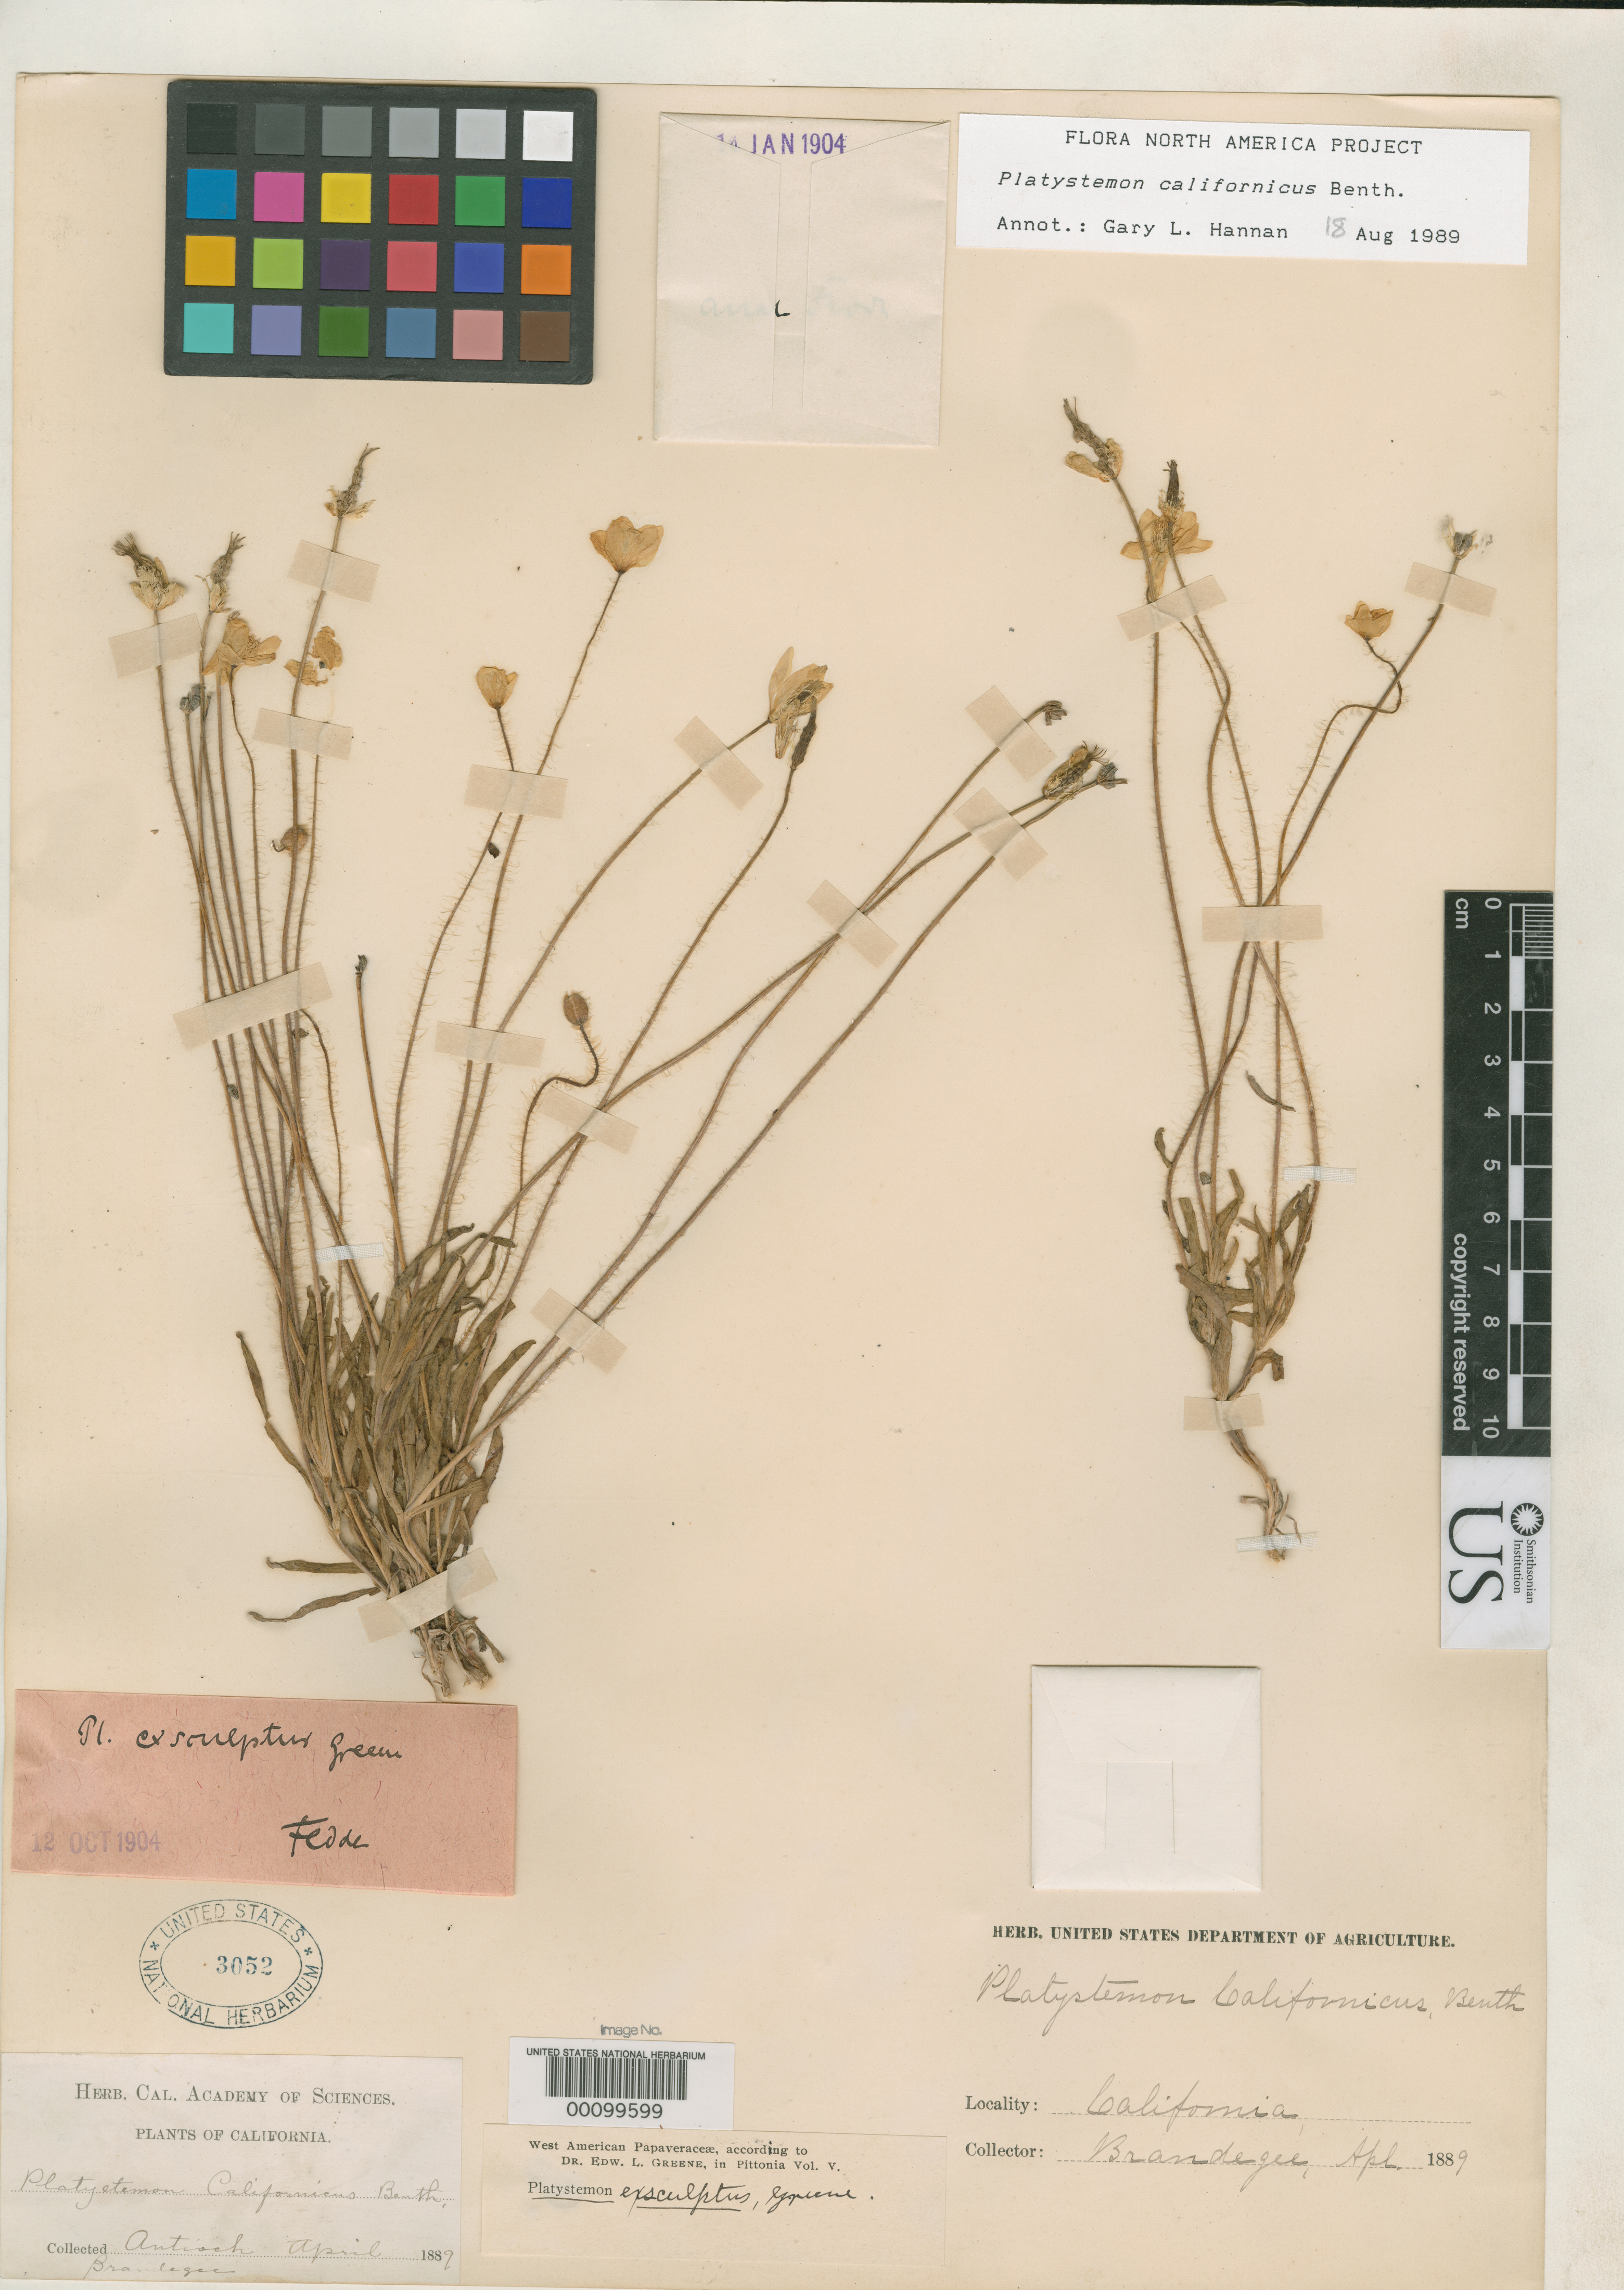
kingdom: Plantae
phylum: Tracheophyta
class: Magnoliopsida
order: Ranunculales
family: Papaveraceae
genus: Platystemon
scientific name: Platystemon exsculptus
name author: Greene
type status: Isosyntype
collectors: T. S. Brandegee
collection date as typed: Apr 1889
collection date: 1889-04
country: United States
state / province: California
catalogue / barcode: US 3052